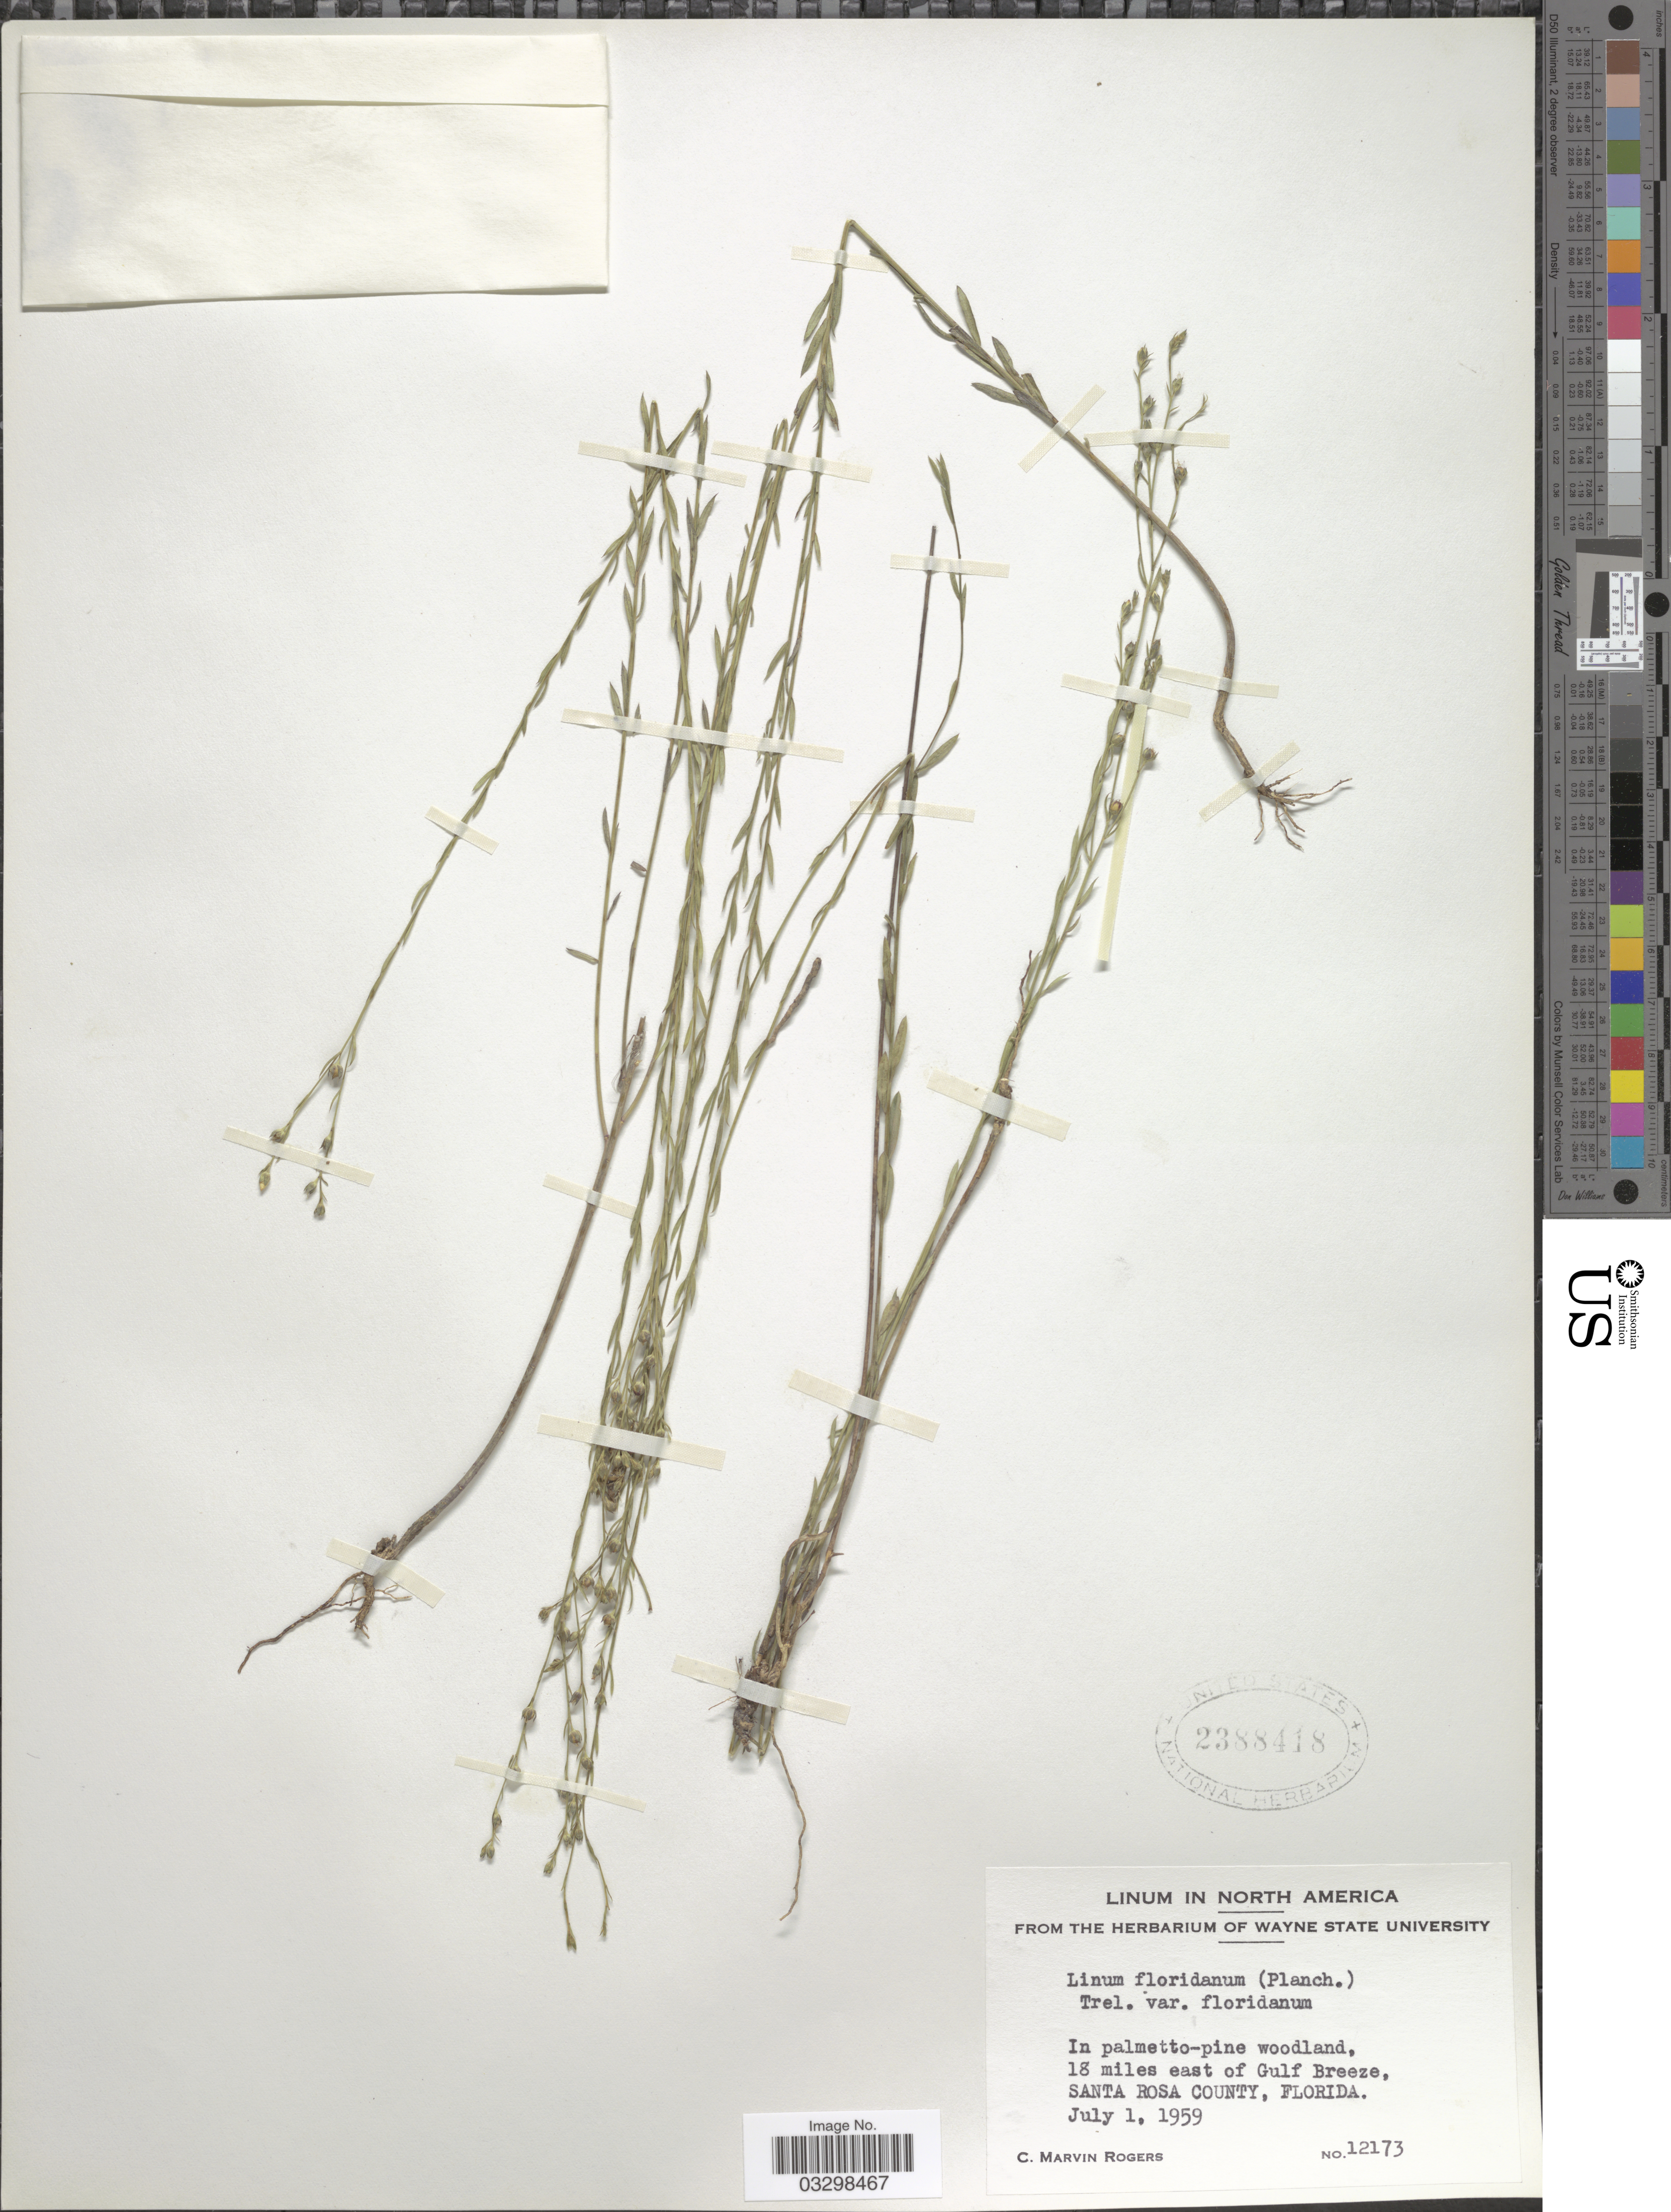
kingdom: Plantae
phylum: Tracheophyta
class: Magnoliopsida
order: Malpighiales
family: Linaceae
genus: Linum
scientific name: Linum floridanum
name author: (Planch.) Trel.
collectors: C. M. Rogers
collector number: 12173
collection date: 1959-07-01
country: United States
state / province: Florida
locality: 18 miles east of Gulf Breeze, Santa Rosa County.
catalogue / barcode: US 2388418